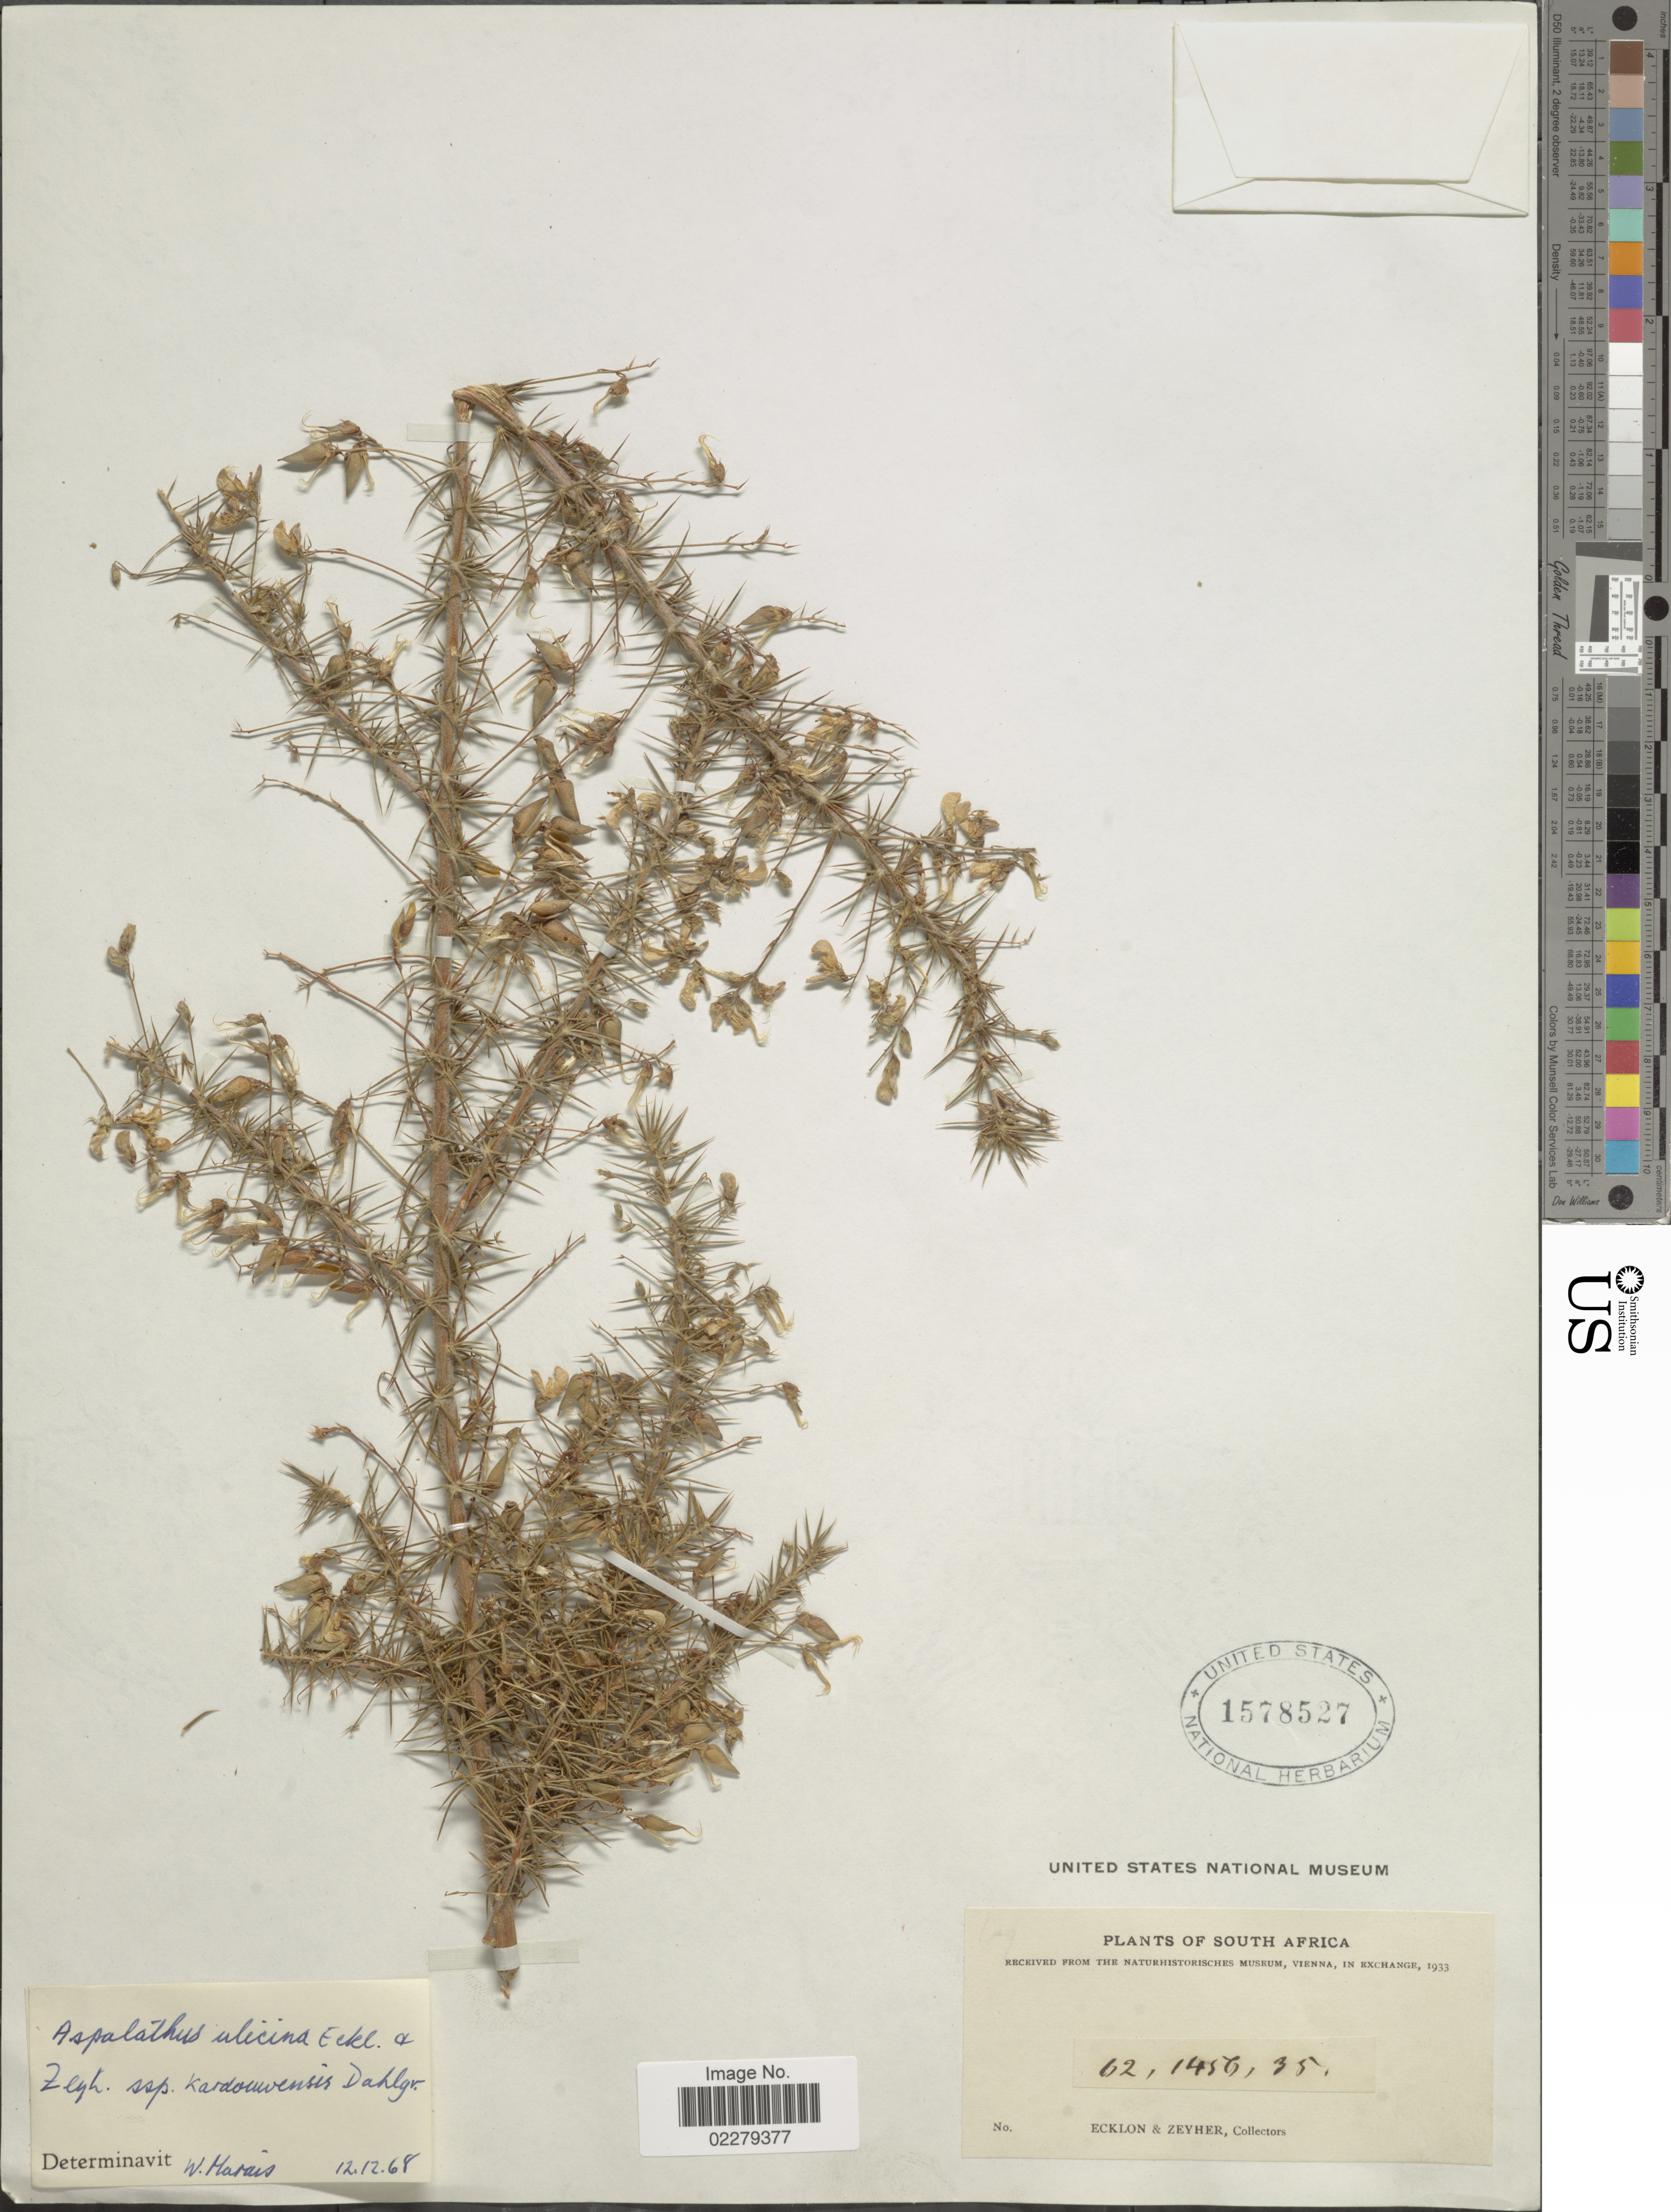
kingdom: Plantae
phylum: Tracheophyta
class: Magnoliopsida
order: Fabales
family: Fabaceae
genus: Aspalathus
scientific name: Aspalathus ulicina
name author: Eckl. & Zeyh.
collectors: -. Ecklon & -. Zeyher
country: South Africa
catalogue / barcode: US 1578527